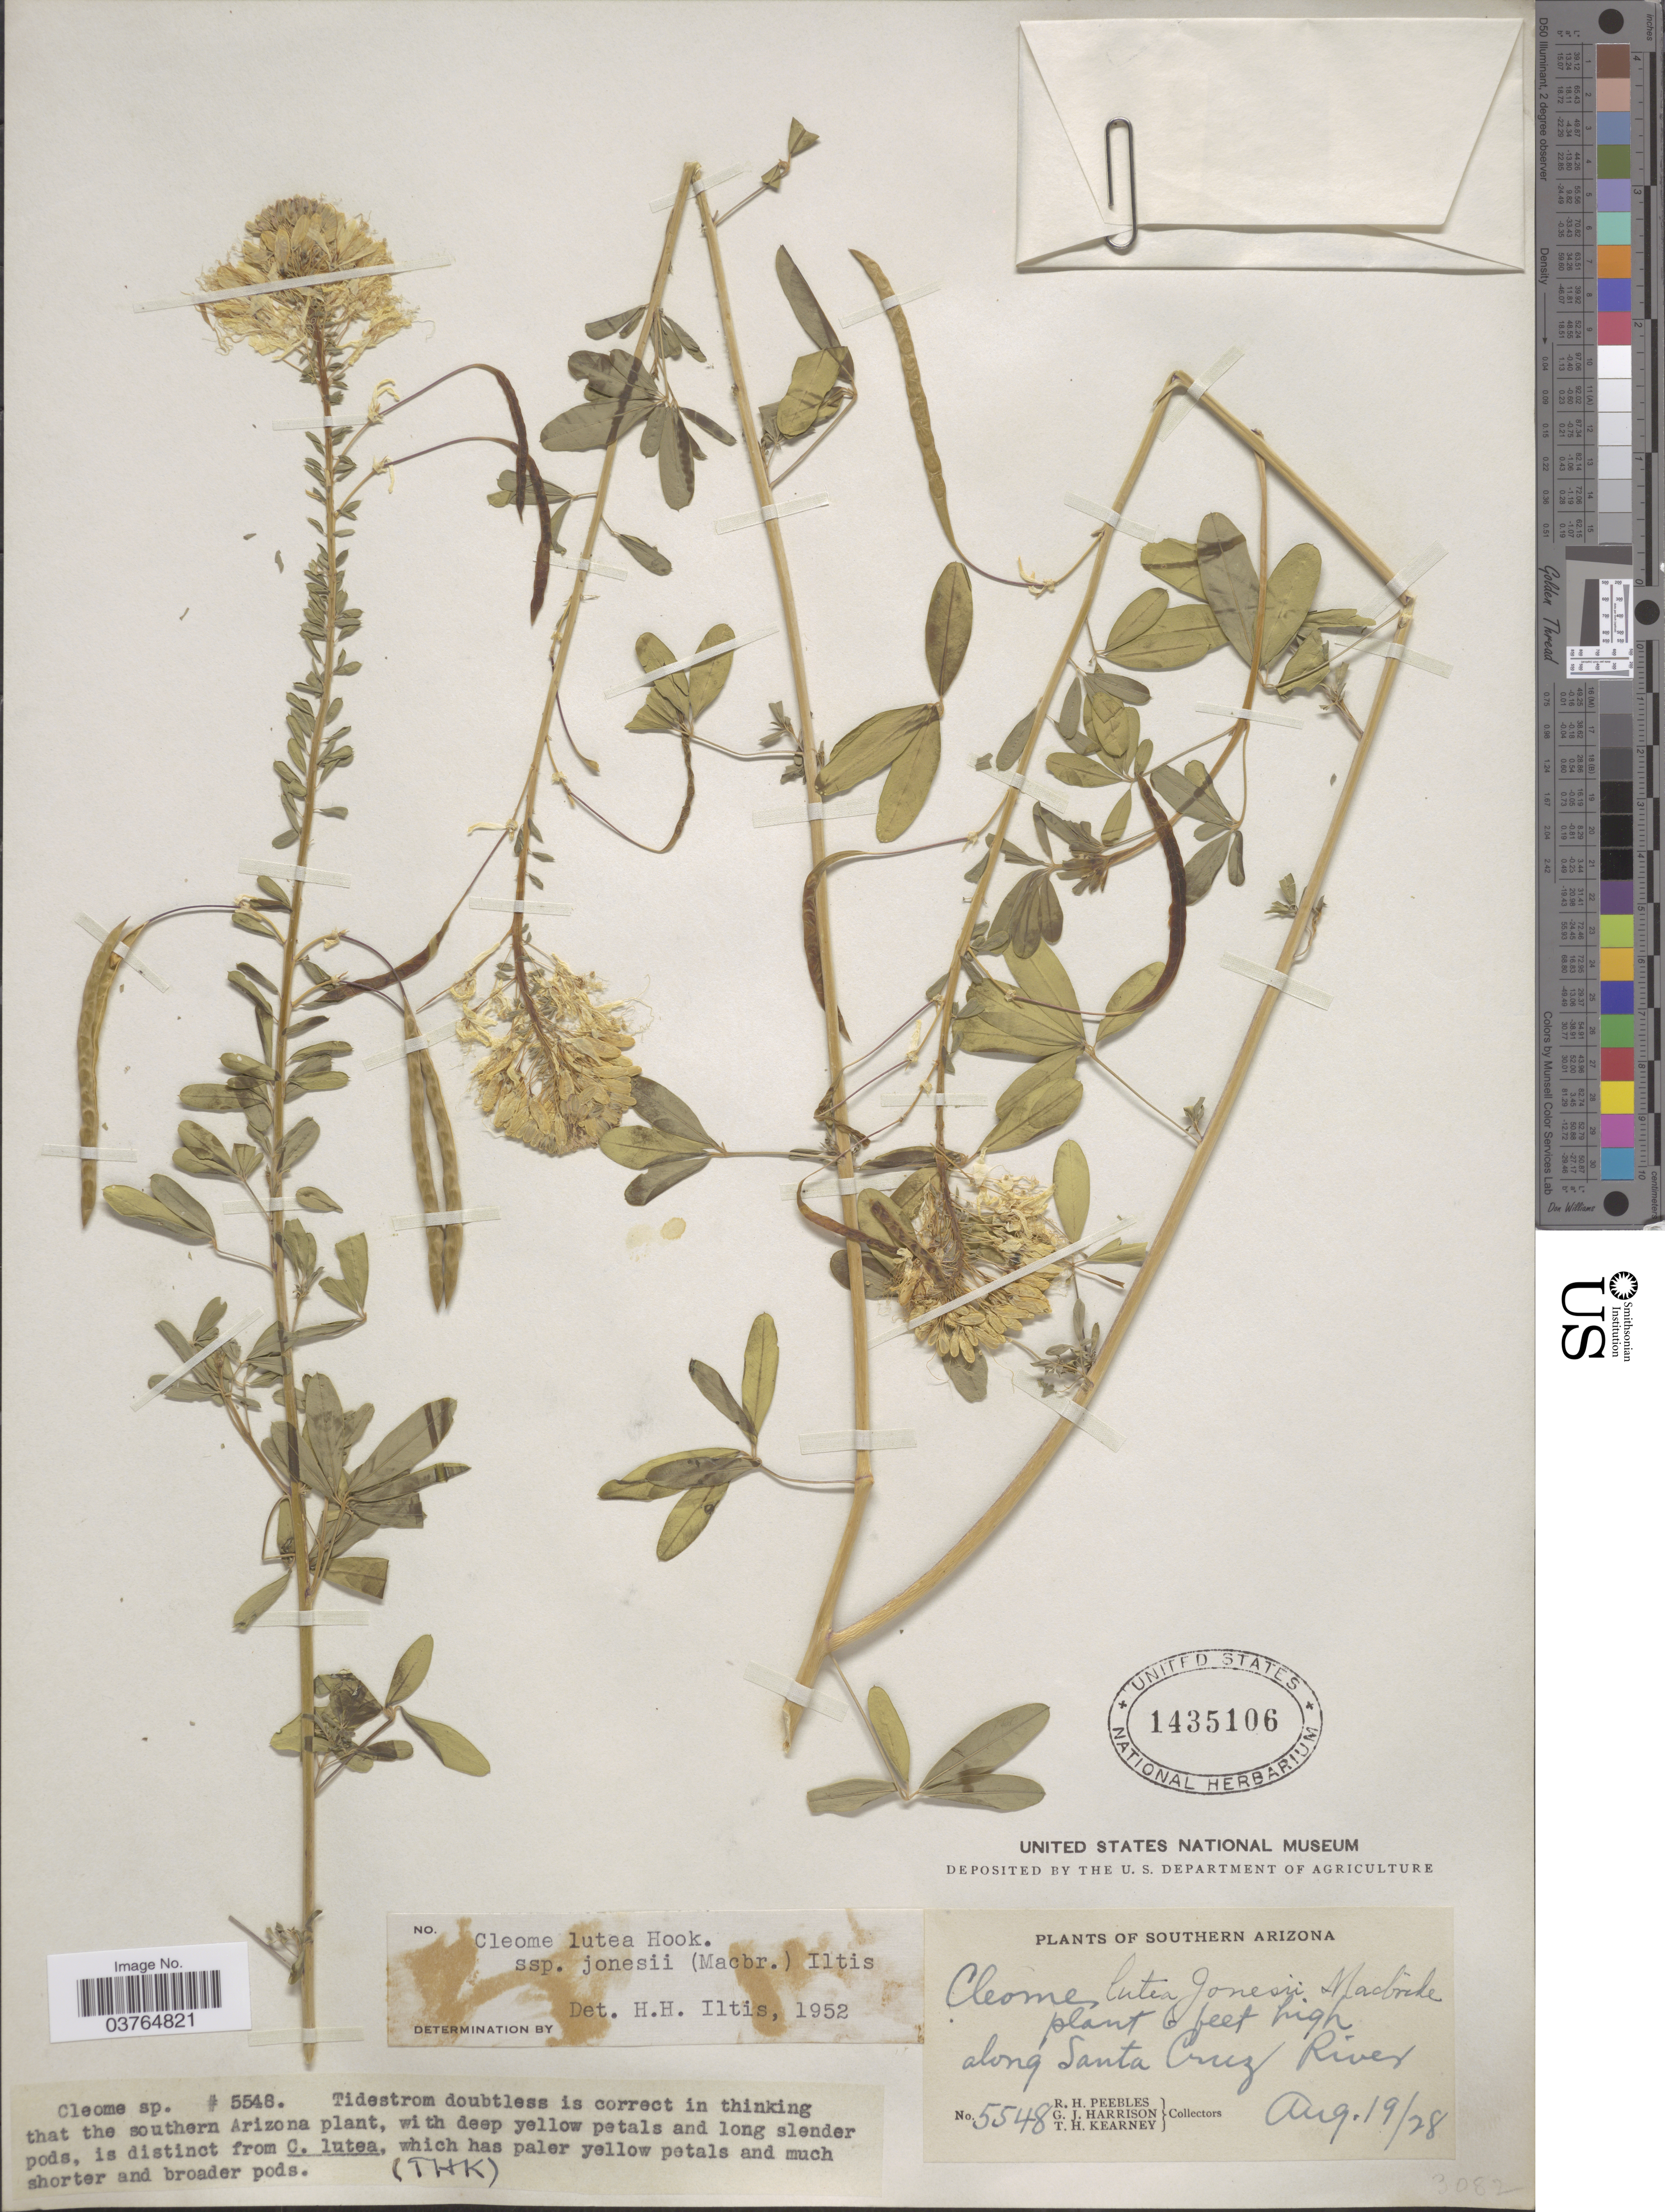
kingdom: Plantae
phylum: Tracheophyta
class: Magnoliopsida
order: Brassicales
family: Cleomaceae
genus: Cleomella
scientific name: Cleomella jonesii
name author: (J.F. Macbr.) J.C. Hall & Roalson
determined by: Strong, M. T., (US), Smithsonian Institution - National Museum of Natural History (UNITED STATES)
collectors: R. H. Peebles, G. J. Harrison & T. H. Kearney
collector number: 5548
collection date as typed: Transcribed d/m/y: 19/8/28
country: United States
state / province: Arizona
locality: Southern Arizona. Along Santa Cruz River.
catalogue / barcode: US 1435106